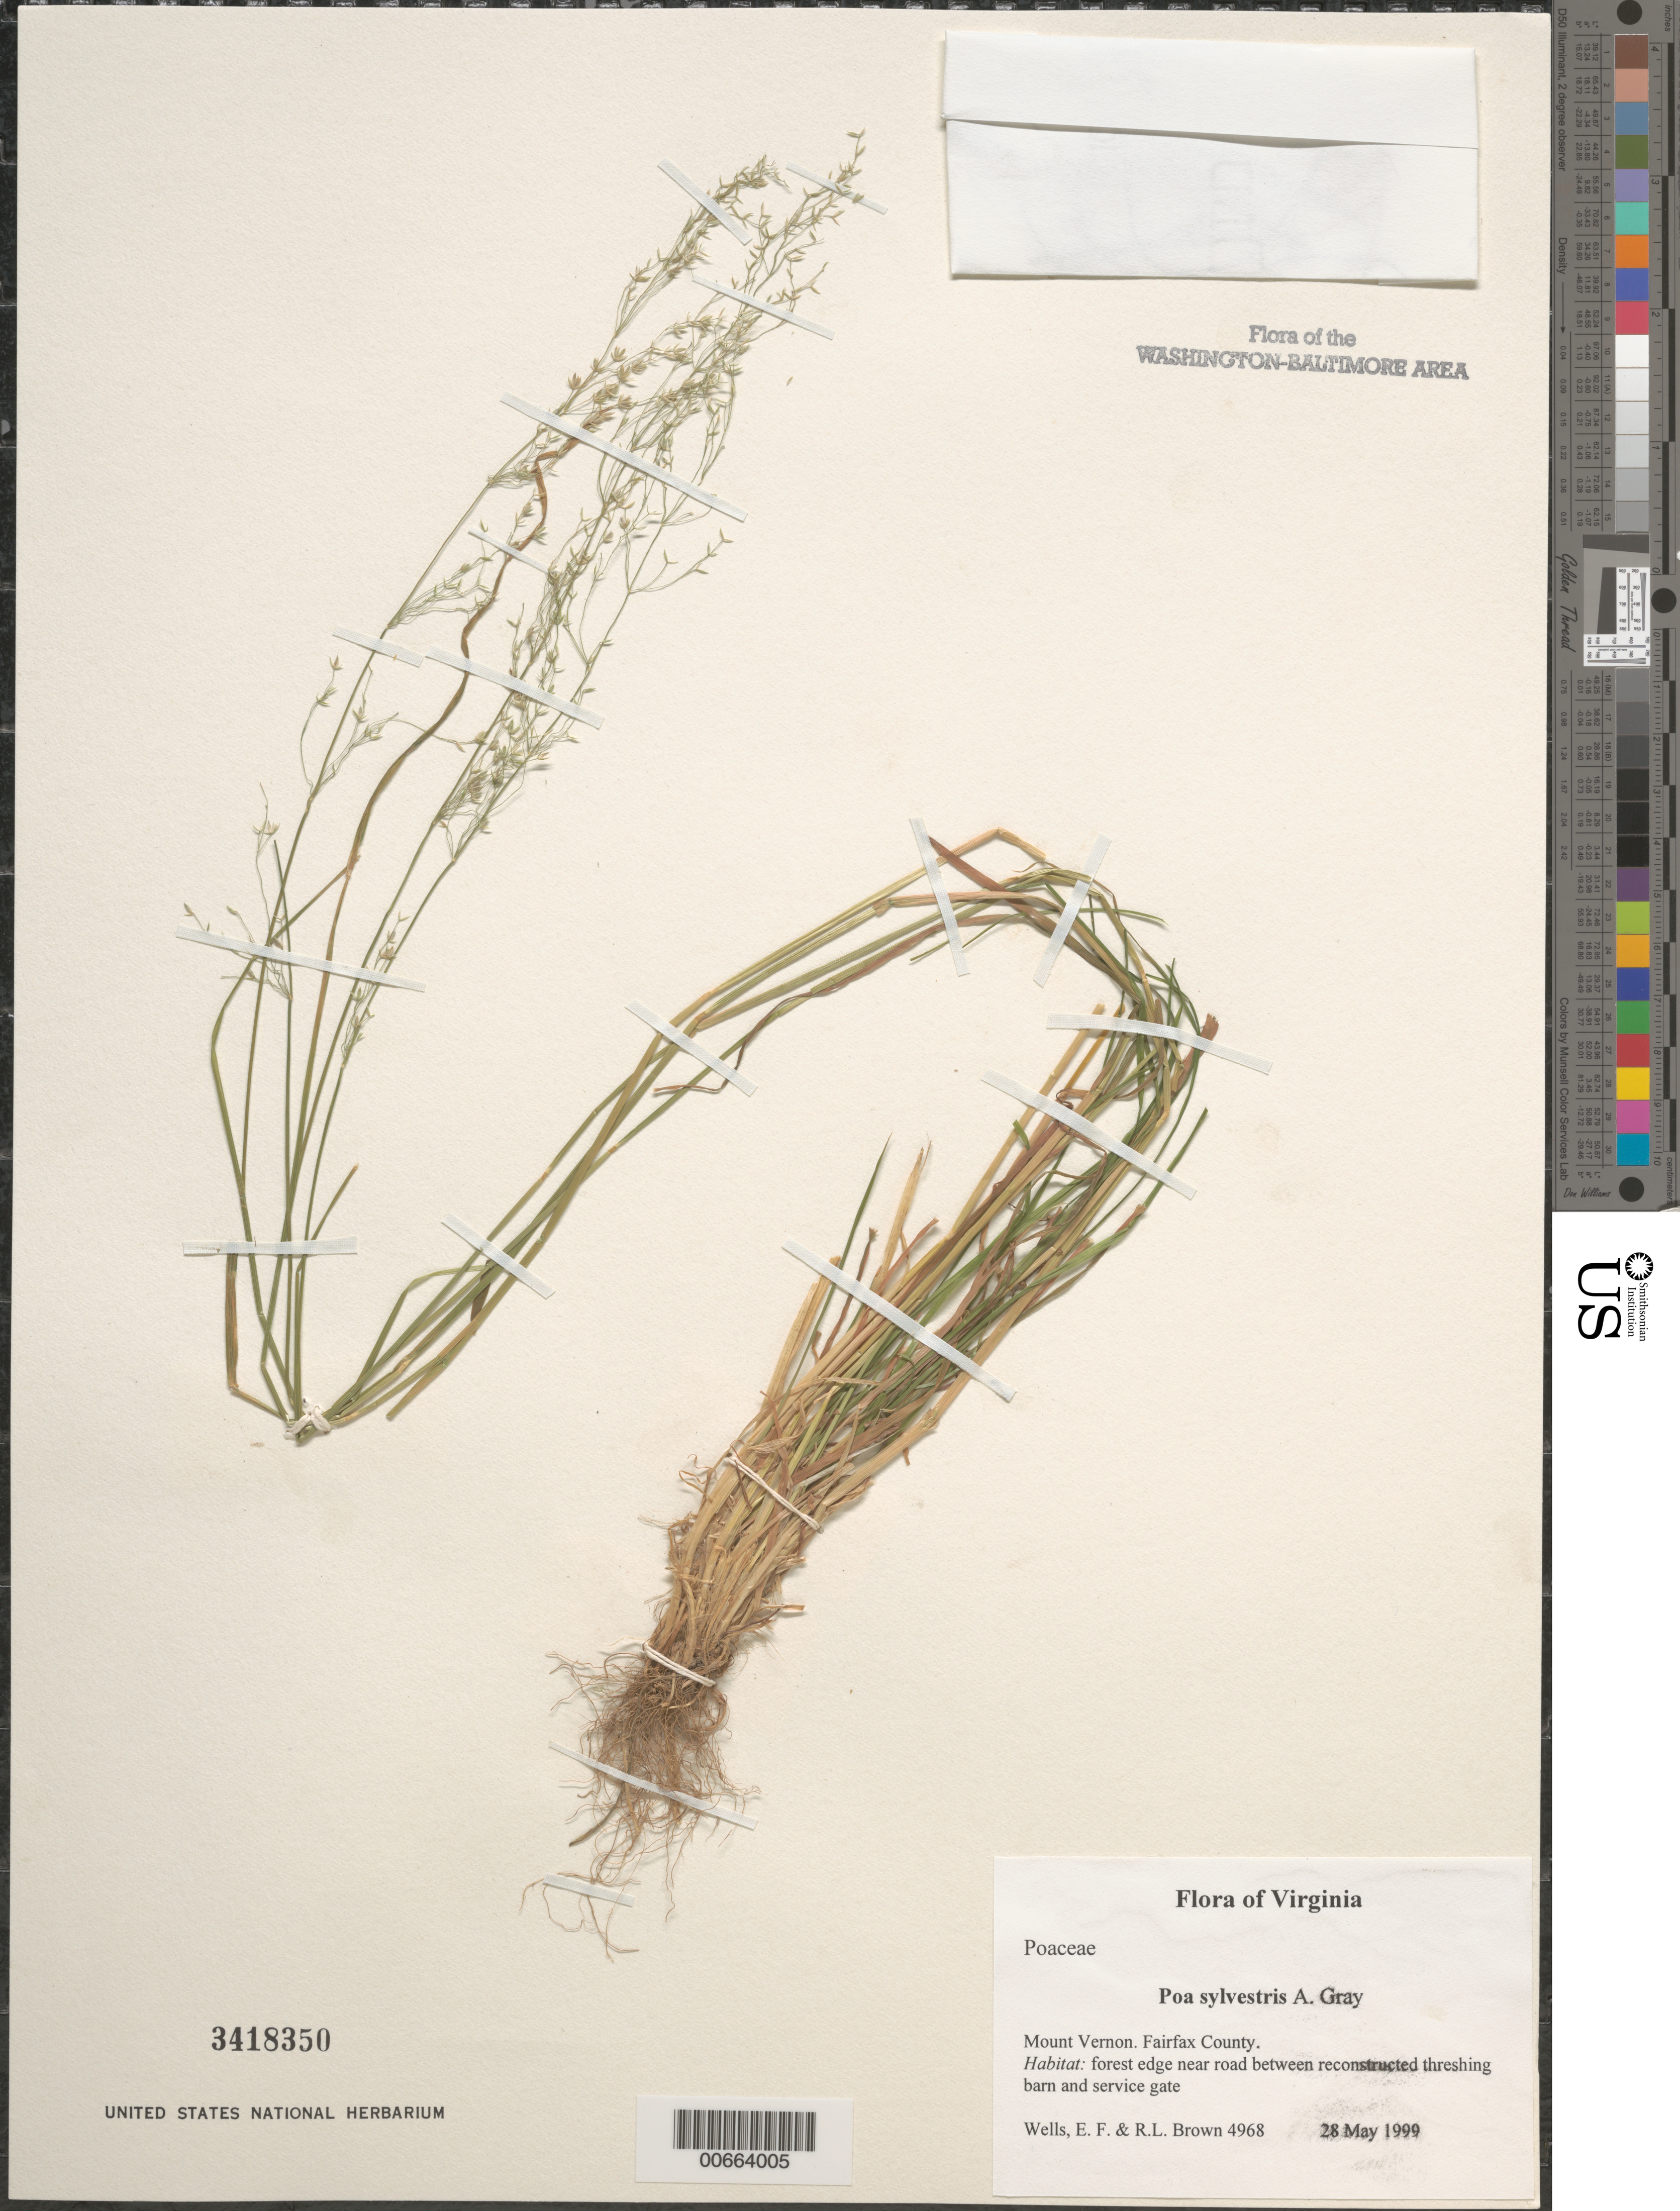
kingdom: Plantae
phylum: Tracheophyta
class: Liliopsida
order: Poales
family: Poaceae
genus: Poa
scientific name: Poa sylvestris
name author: A. Gray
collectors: E. F. Wells & R. L. Brown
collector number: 4968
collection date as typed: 28 May 1999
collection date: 1999-05-28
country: United States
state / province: Virginia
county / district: Fairfax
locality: Mount Vernon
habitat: forest edge near road between reconstructed threshing barn and service gate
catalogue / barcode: US 3418350